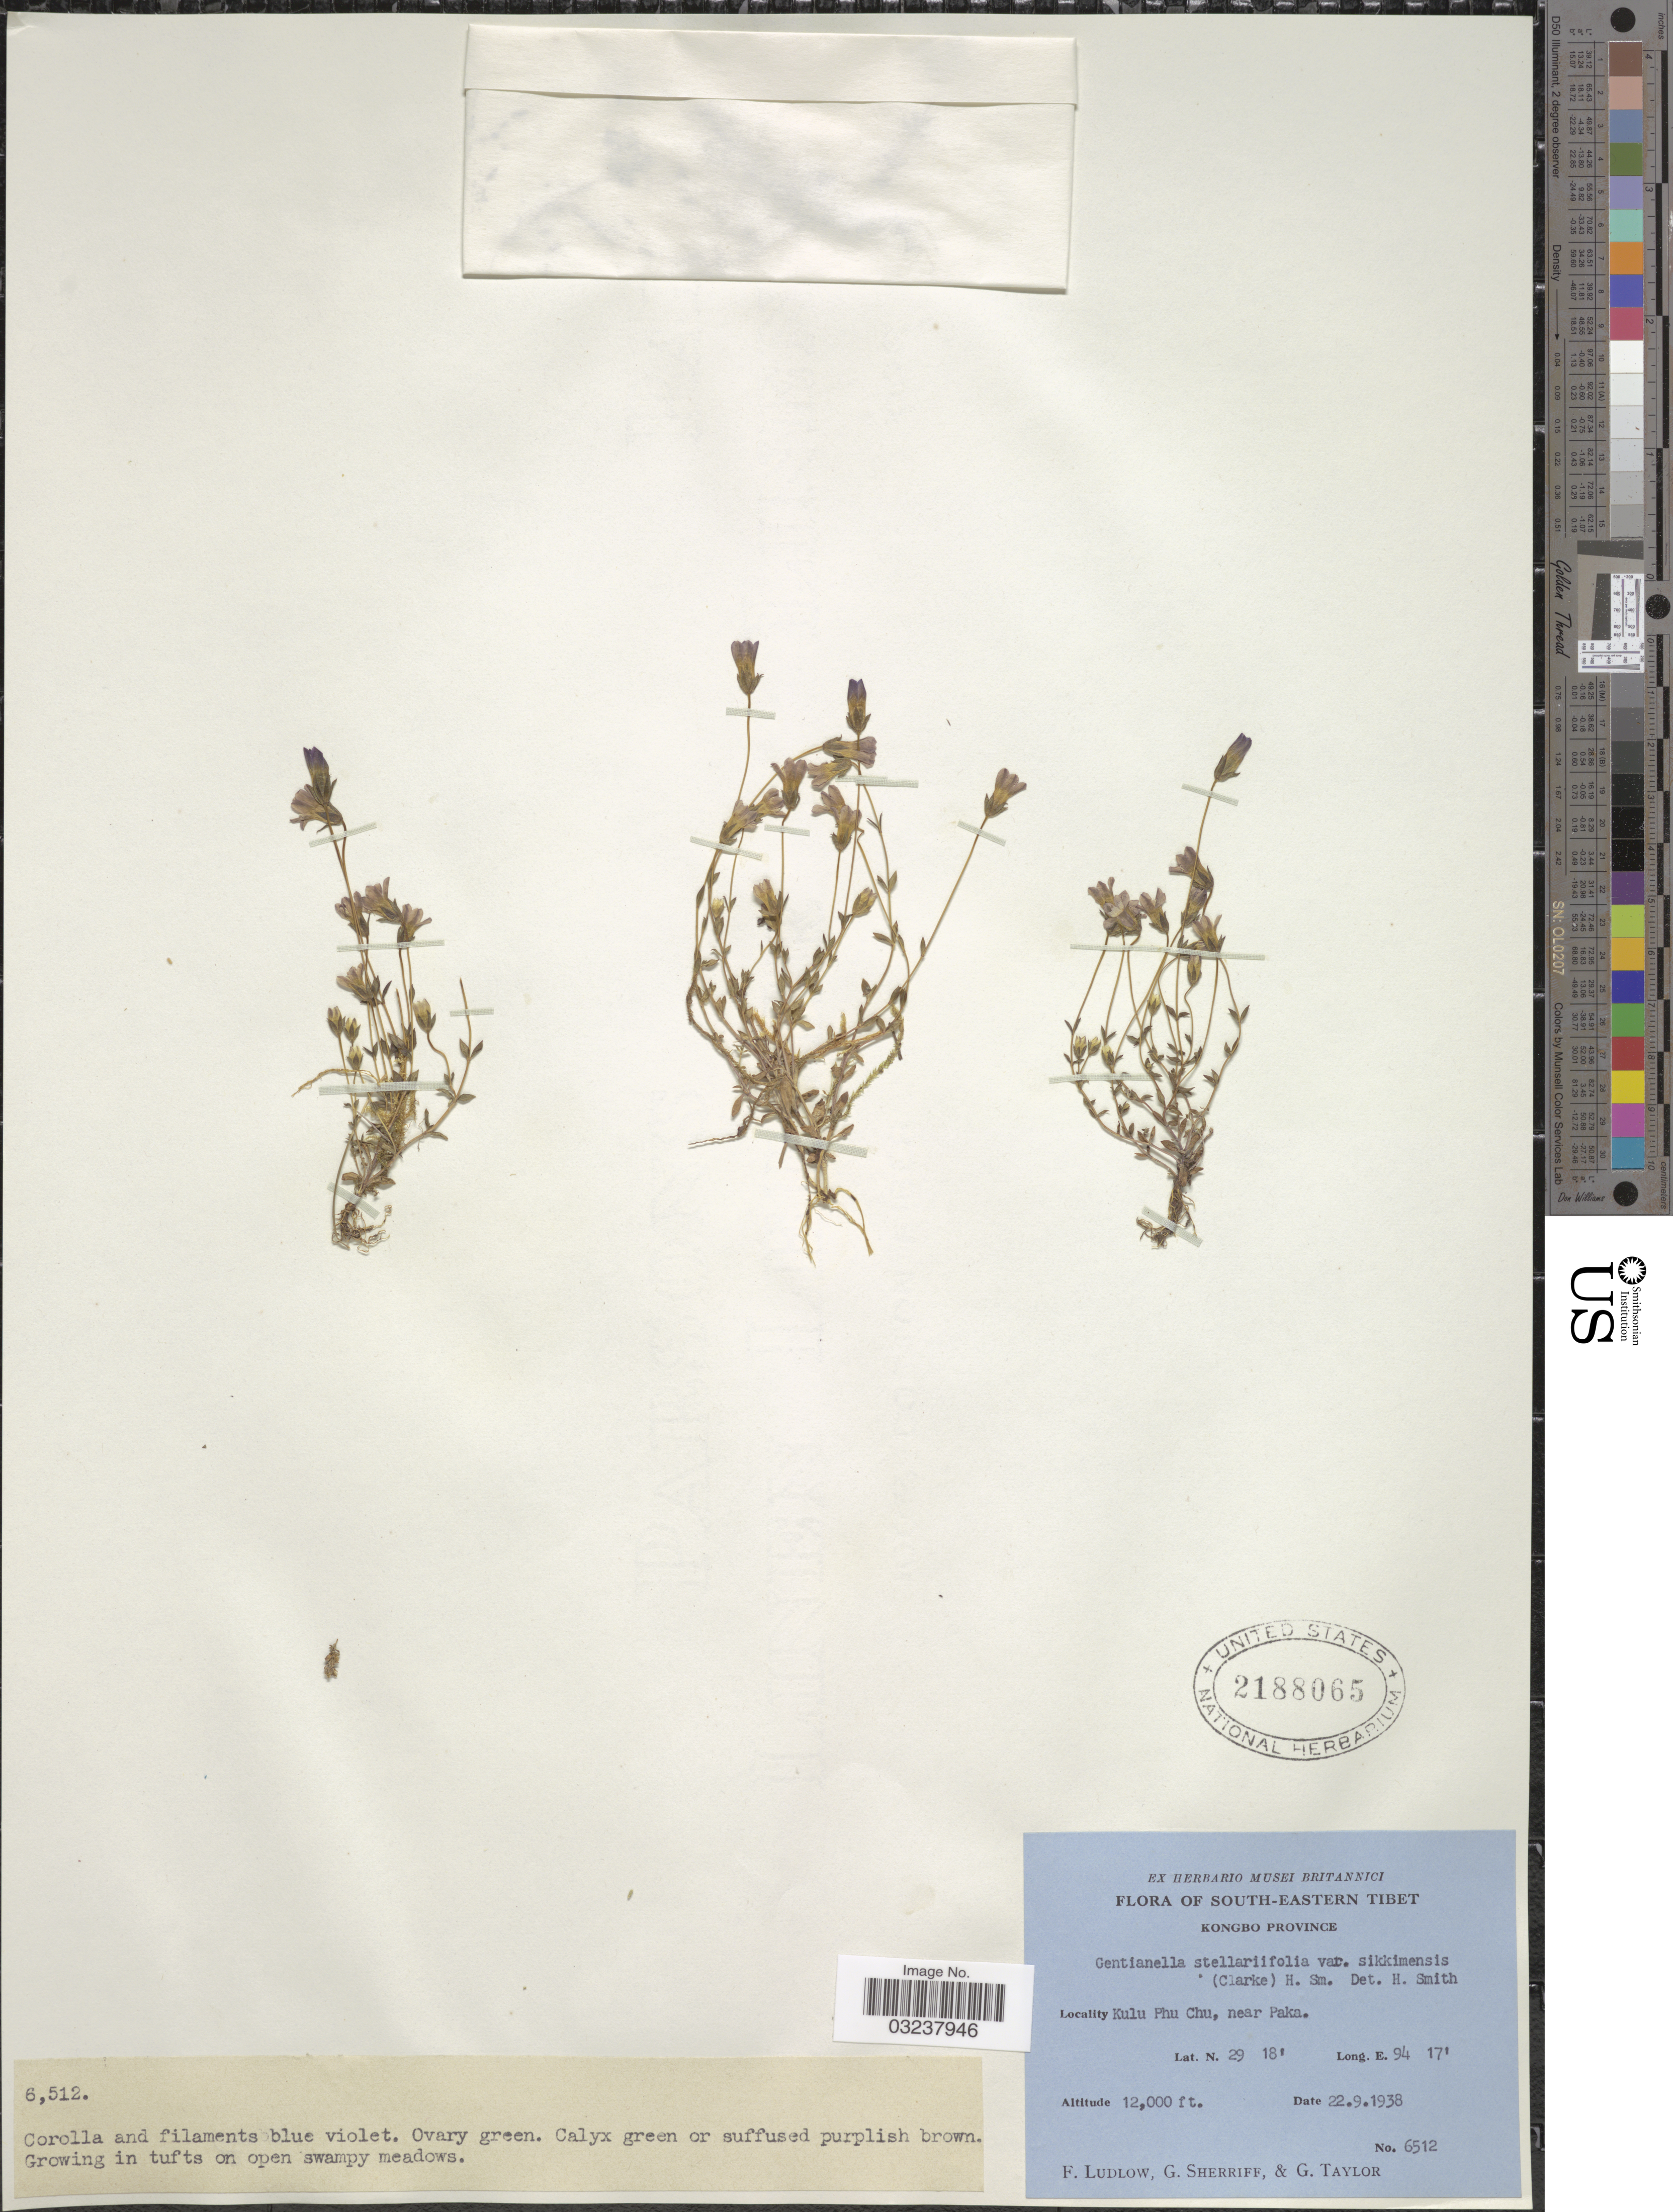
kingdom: Plantae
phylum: Tracheophyta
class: Magnoliopsida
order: Gentianales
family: Gentianaceae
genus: Gentianella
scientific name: Gentianella stellariifolia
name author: (Franch. ex Hemsl.) Harry Sm. ex S. Nilsson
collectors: F. Ludlow, G. Sherriff & G. Taylor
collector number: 6512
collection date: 1938-09-22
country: China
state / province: Xizang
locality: South-eastern Tibet. Kongbo Province. Kulu Phu Chu, near Paka.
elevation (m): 3658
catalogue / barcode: US 2188065